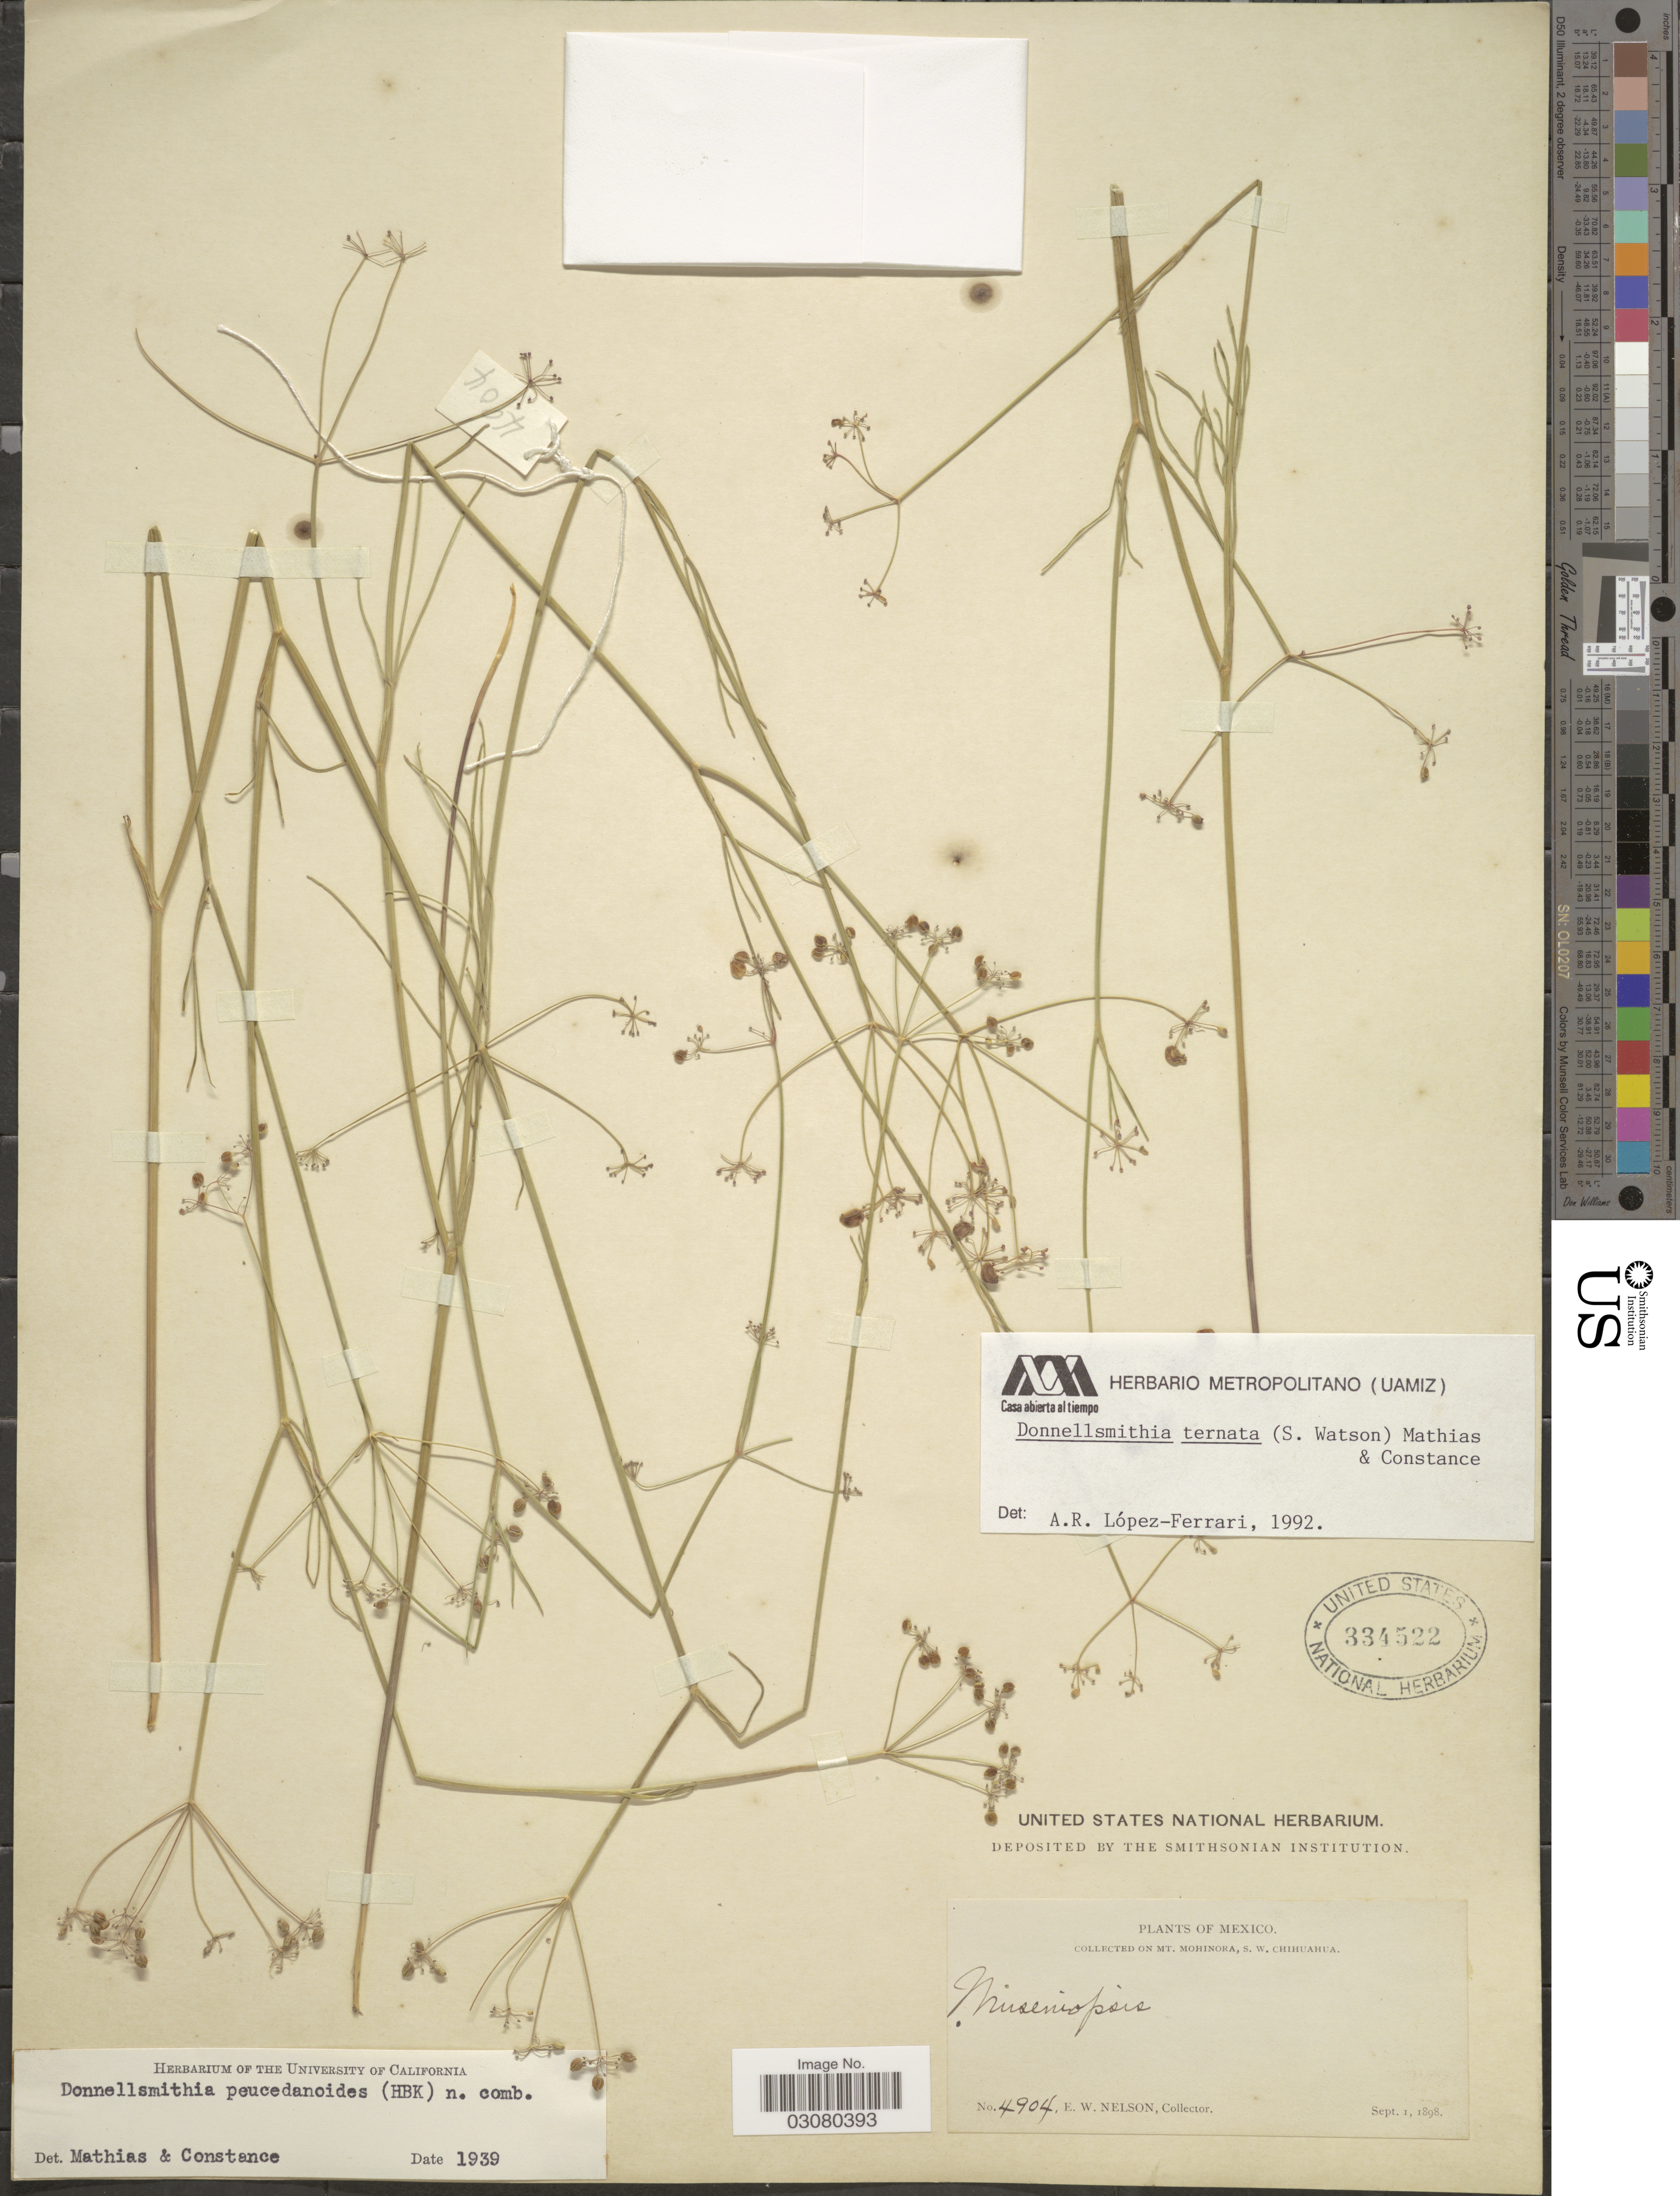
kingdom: Plantae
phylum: Tracheophyta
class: Magnoliopsida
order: Apiales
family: Apiaceae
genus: Donnellsmithia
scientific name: Donnellsmithia ternata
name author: (S. Watson) Mathias & Constance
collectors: E. W. Nelson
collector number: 4904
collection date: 1898-09-01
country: Mexico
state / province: Chihuahua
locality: On Mt. Mohinora, s.w. Chihuahua.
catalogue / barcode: US 334522